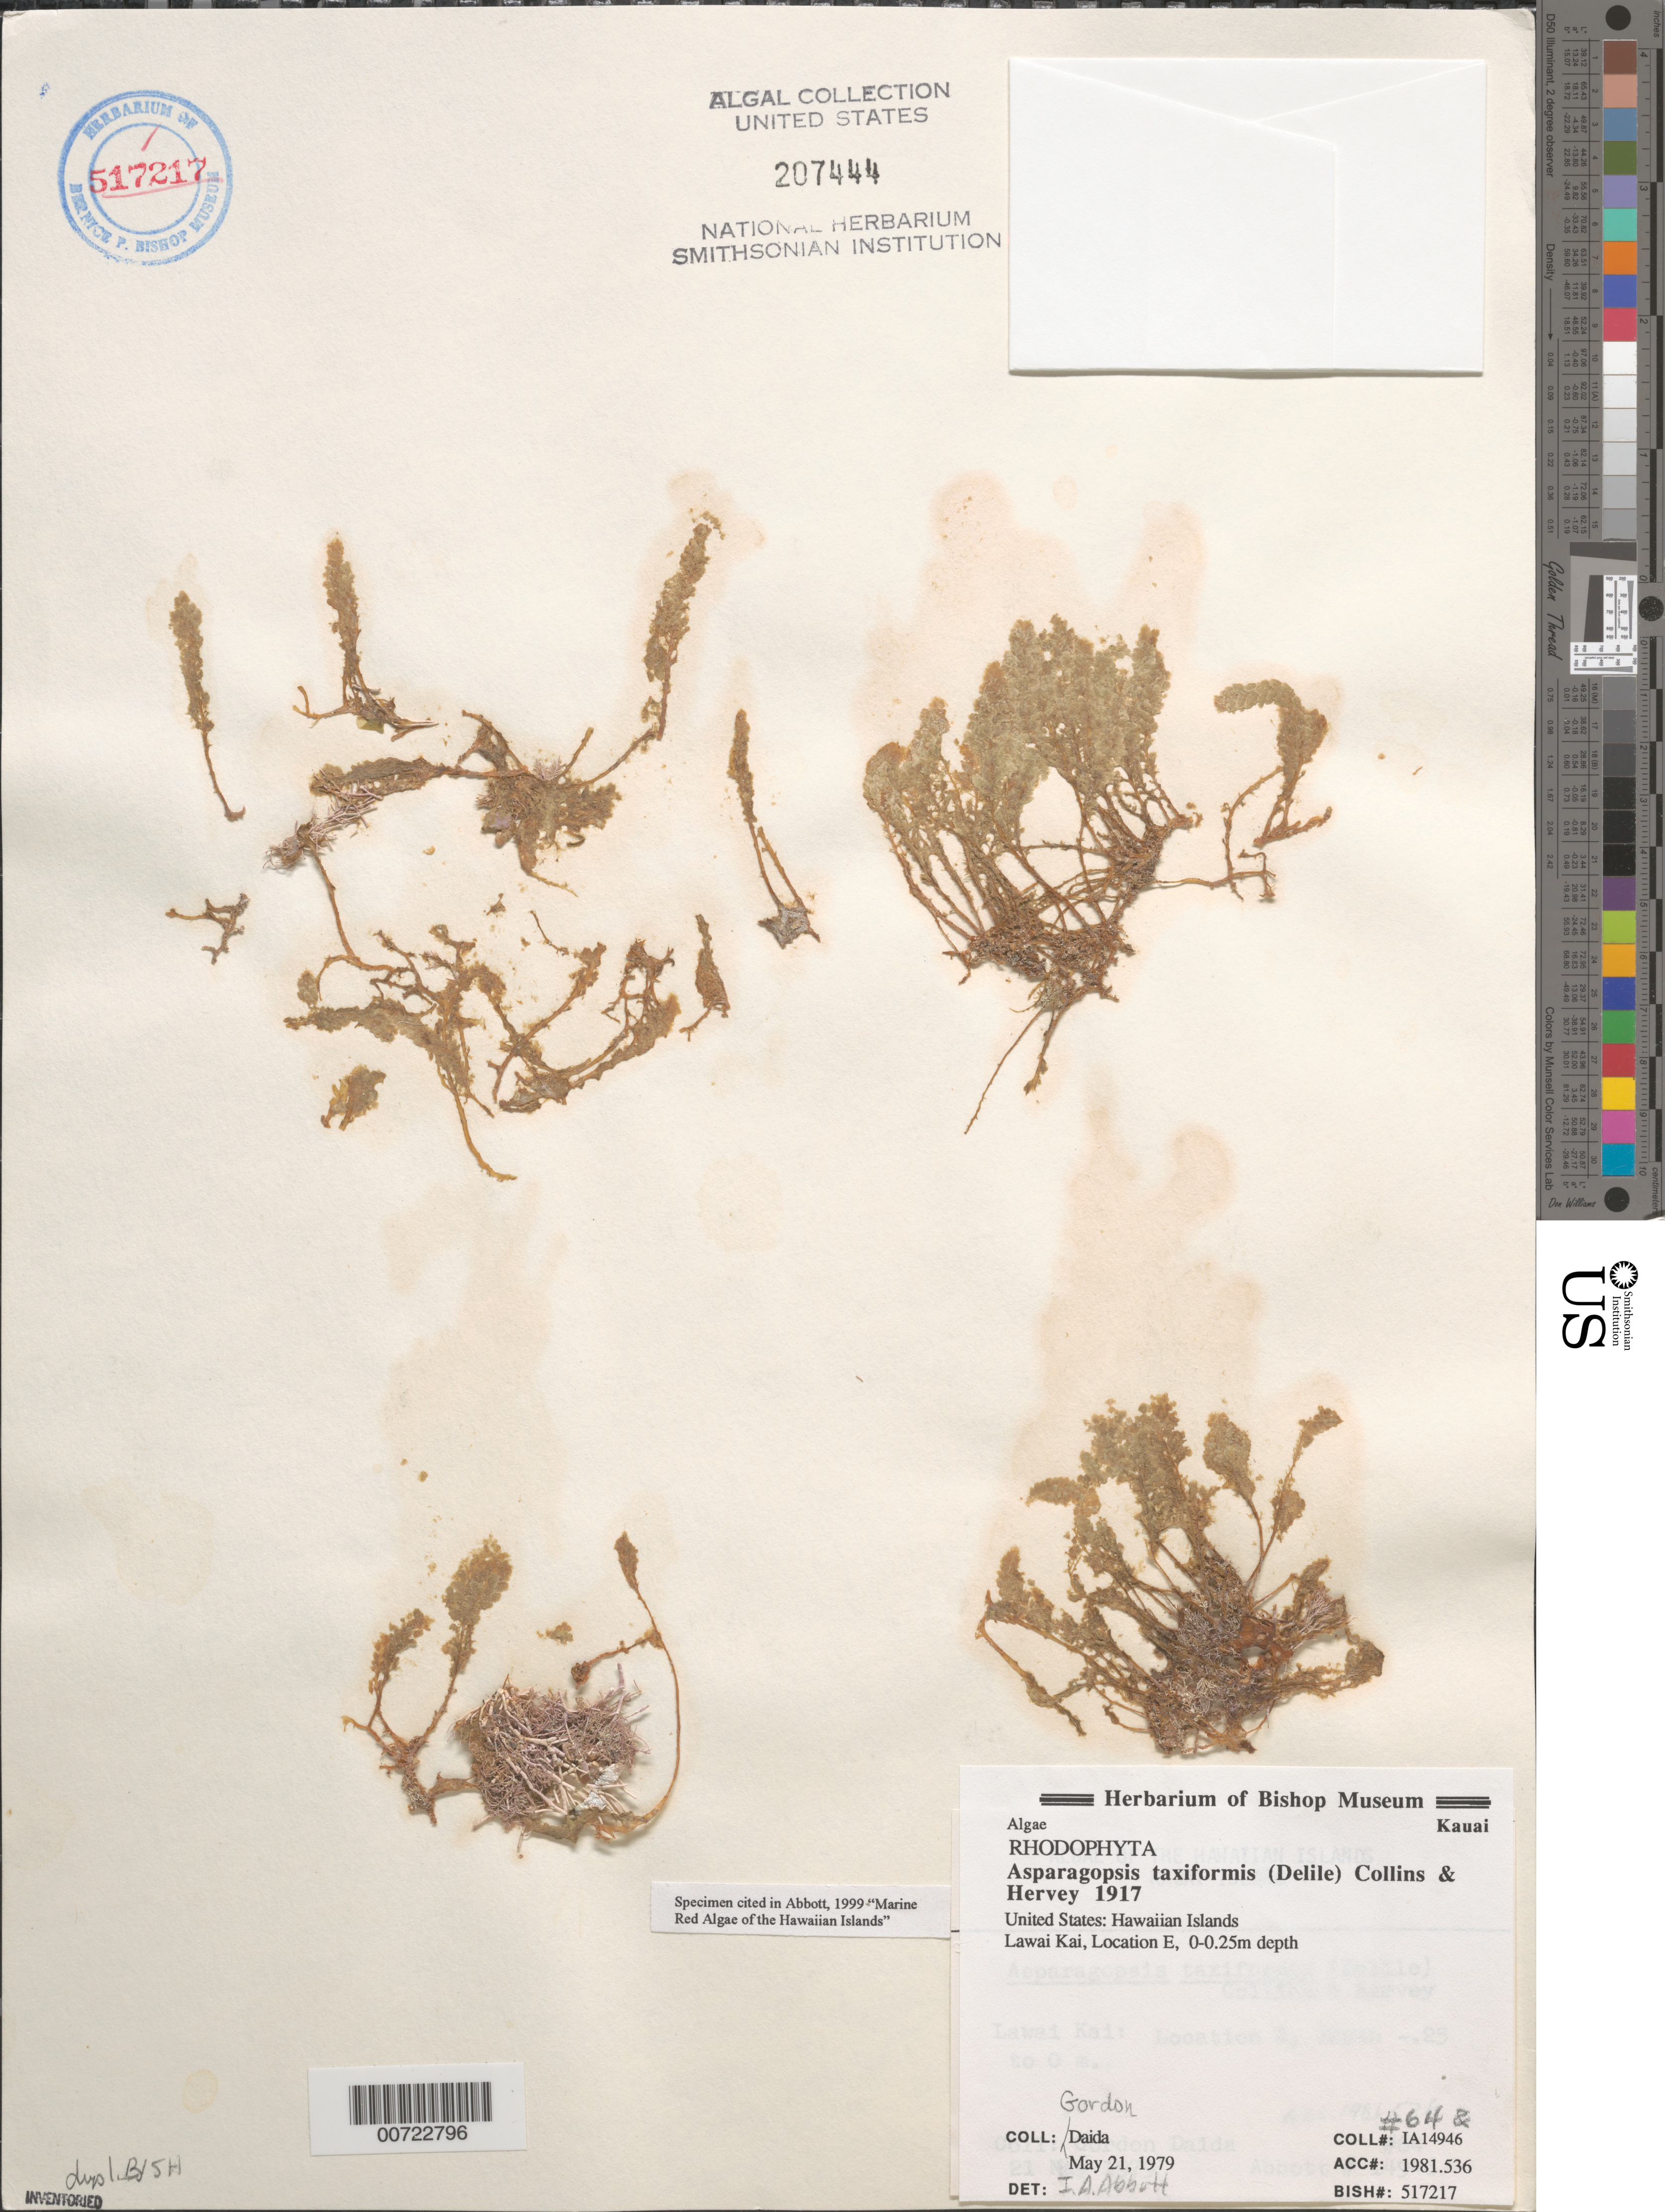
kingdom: Plantae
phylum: Rhodophyta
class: Florideophyceae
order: Bonnemaisoniales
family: Bonnemaisoniaceae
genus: Asparagopsis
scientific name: Asparagopsis taxiformis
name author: (Delile) Trevis.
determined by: Abbott, Isabella A.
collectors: G. Daida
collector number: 64 & IAA 14946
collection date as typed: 21 May 1979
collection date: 1979-05-21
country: United States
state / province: Hawaii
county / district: Kauai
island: Kaua'i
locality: Lawai Kai, Location E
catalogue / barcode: US 207444